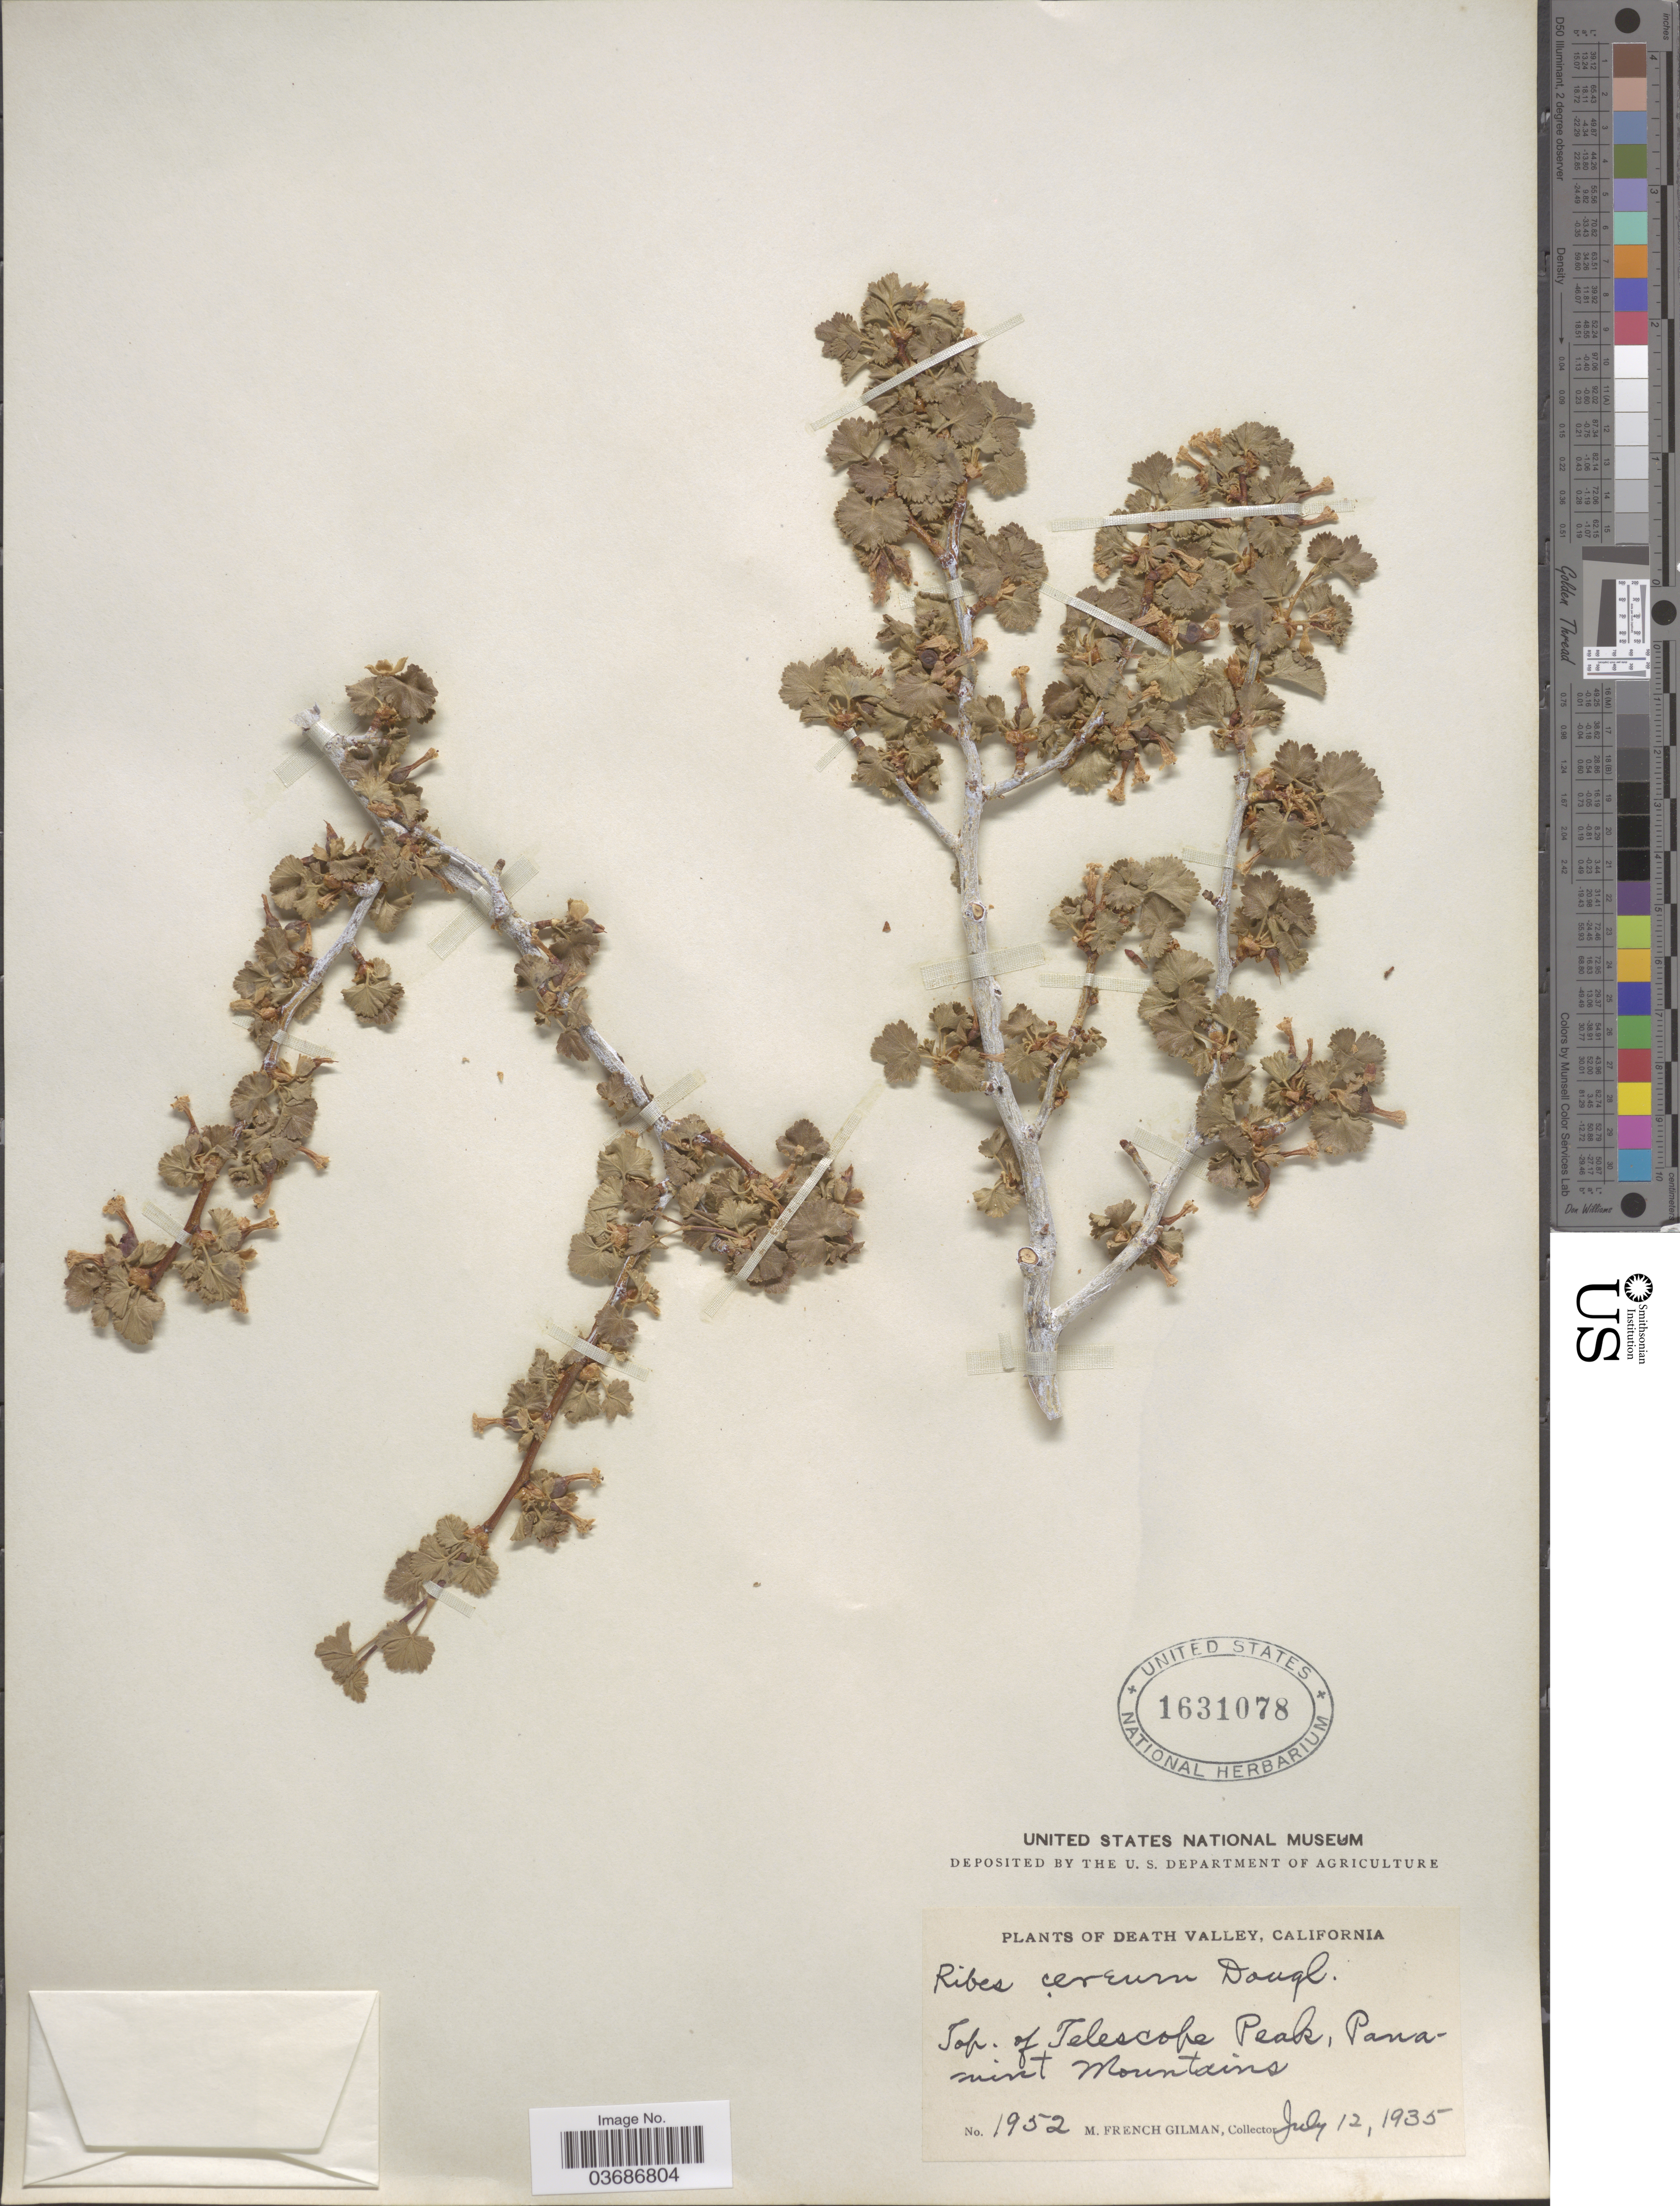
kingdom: Plantae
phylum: Tracheophyta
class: Magnoliopsida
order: Saxifragales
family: Grossulariaceae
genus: Ribes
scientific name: Ribes cereum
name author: Douglas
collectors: M. F. Gilman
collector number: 1952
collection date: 1935-07-12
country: United States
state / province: California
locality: Death Valley. Top of Telescope Peak, Panamint Mountains.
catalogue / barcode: US 1631078